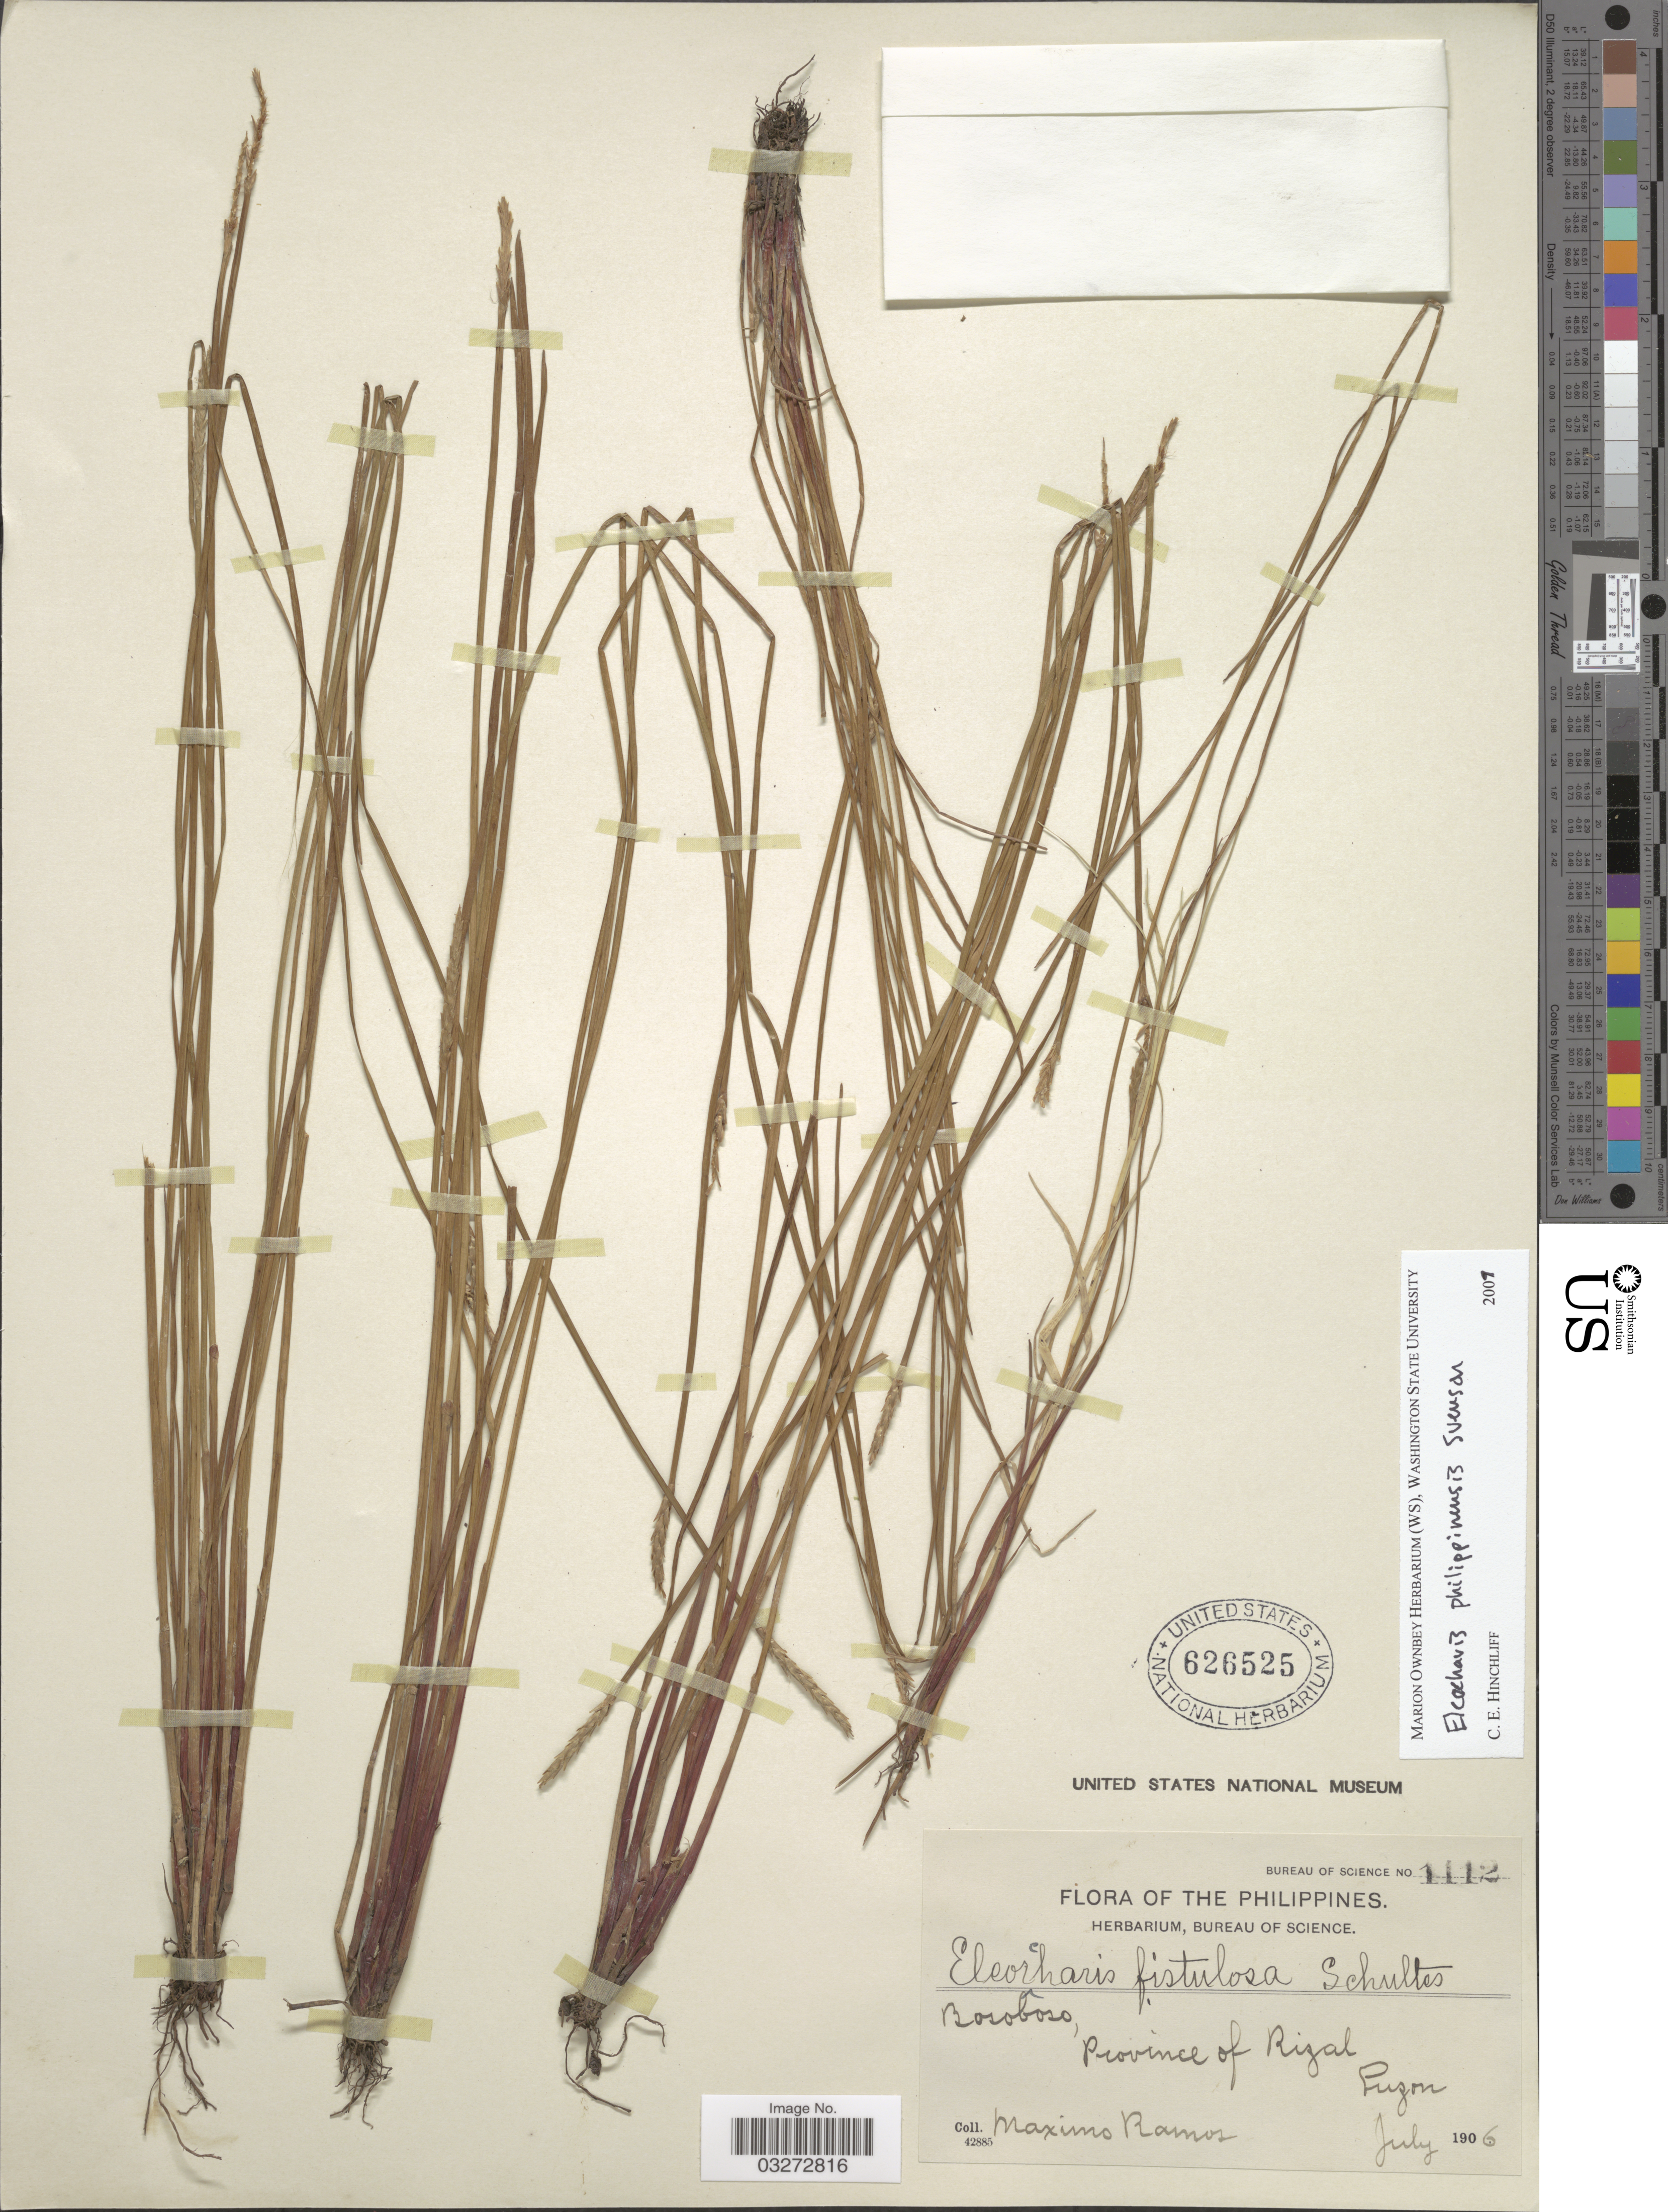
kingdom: Plantae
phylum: Tracheophyta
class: Liliopsida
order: Poales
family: Cyperaceae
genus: Eleocharis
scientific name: Eleocharis philippinensis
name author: Svenson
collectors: M. Ramos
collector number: Bureau of Science 1112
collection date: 1906-07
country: Philippines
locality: Bosoboso, Province of Rizal, Luzon.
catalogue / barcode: US 626525